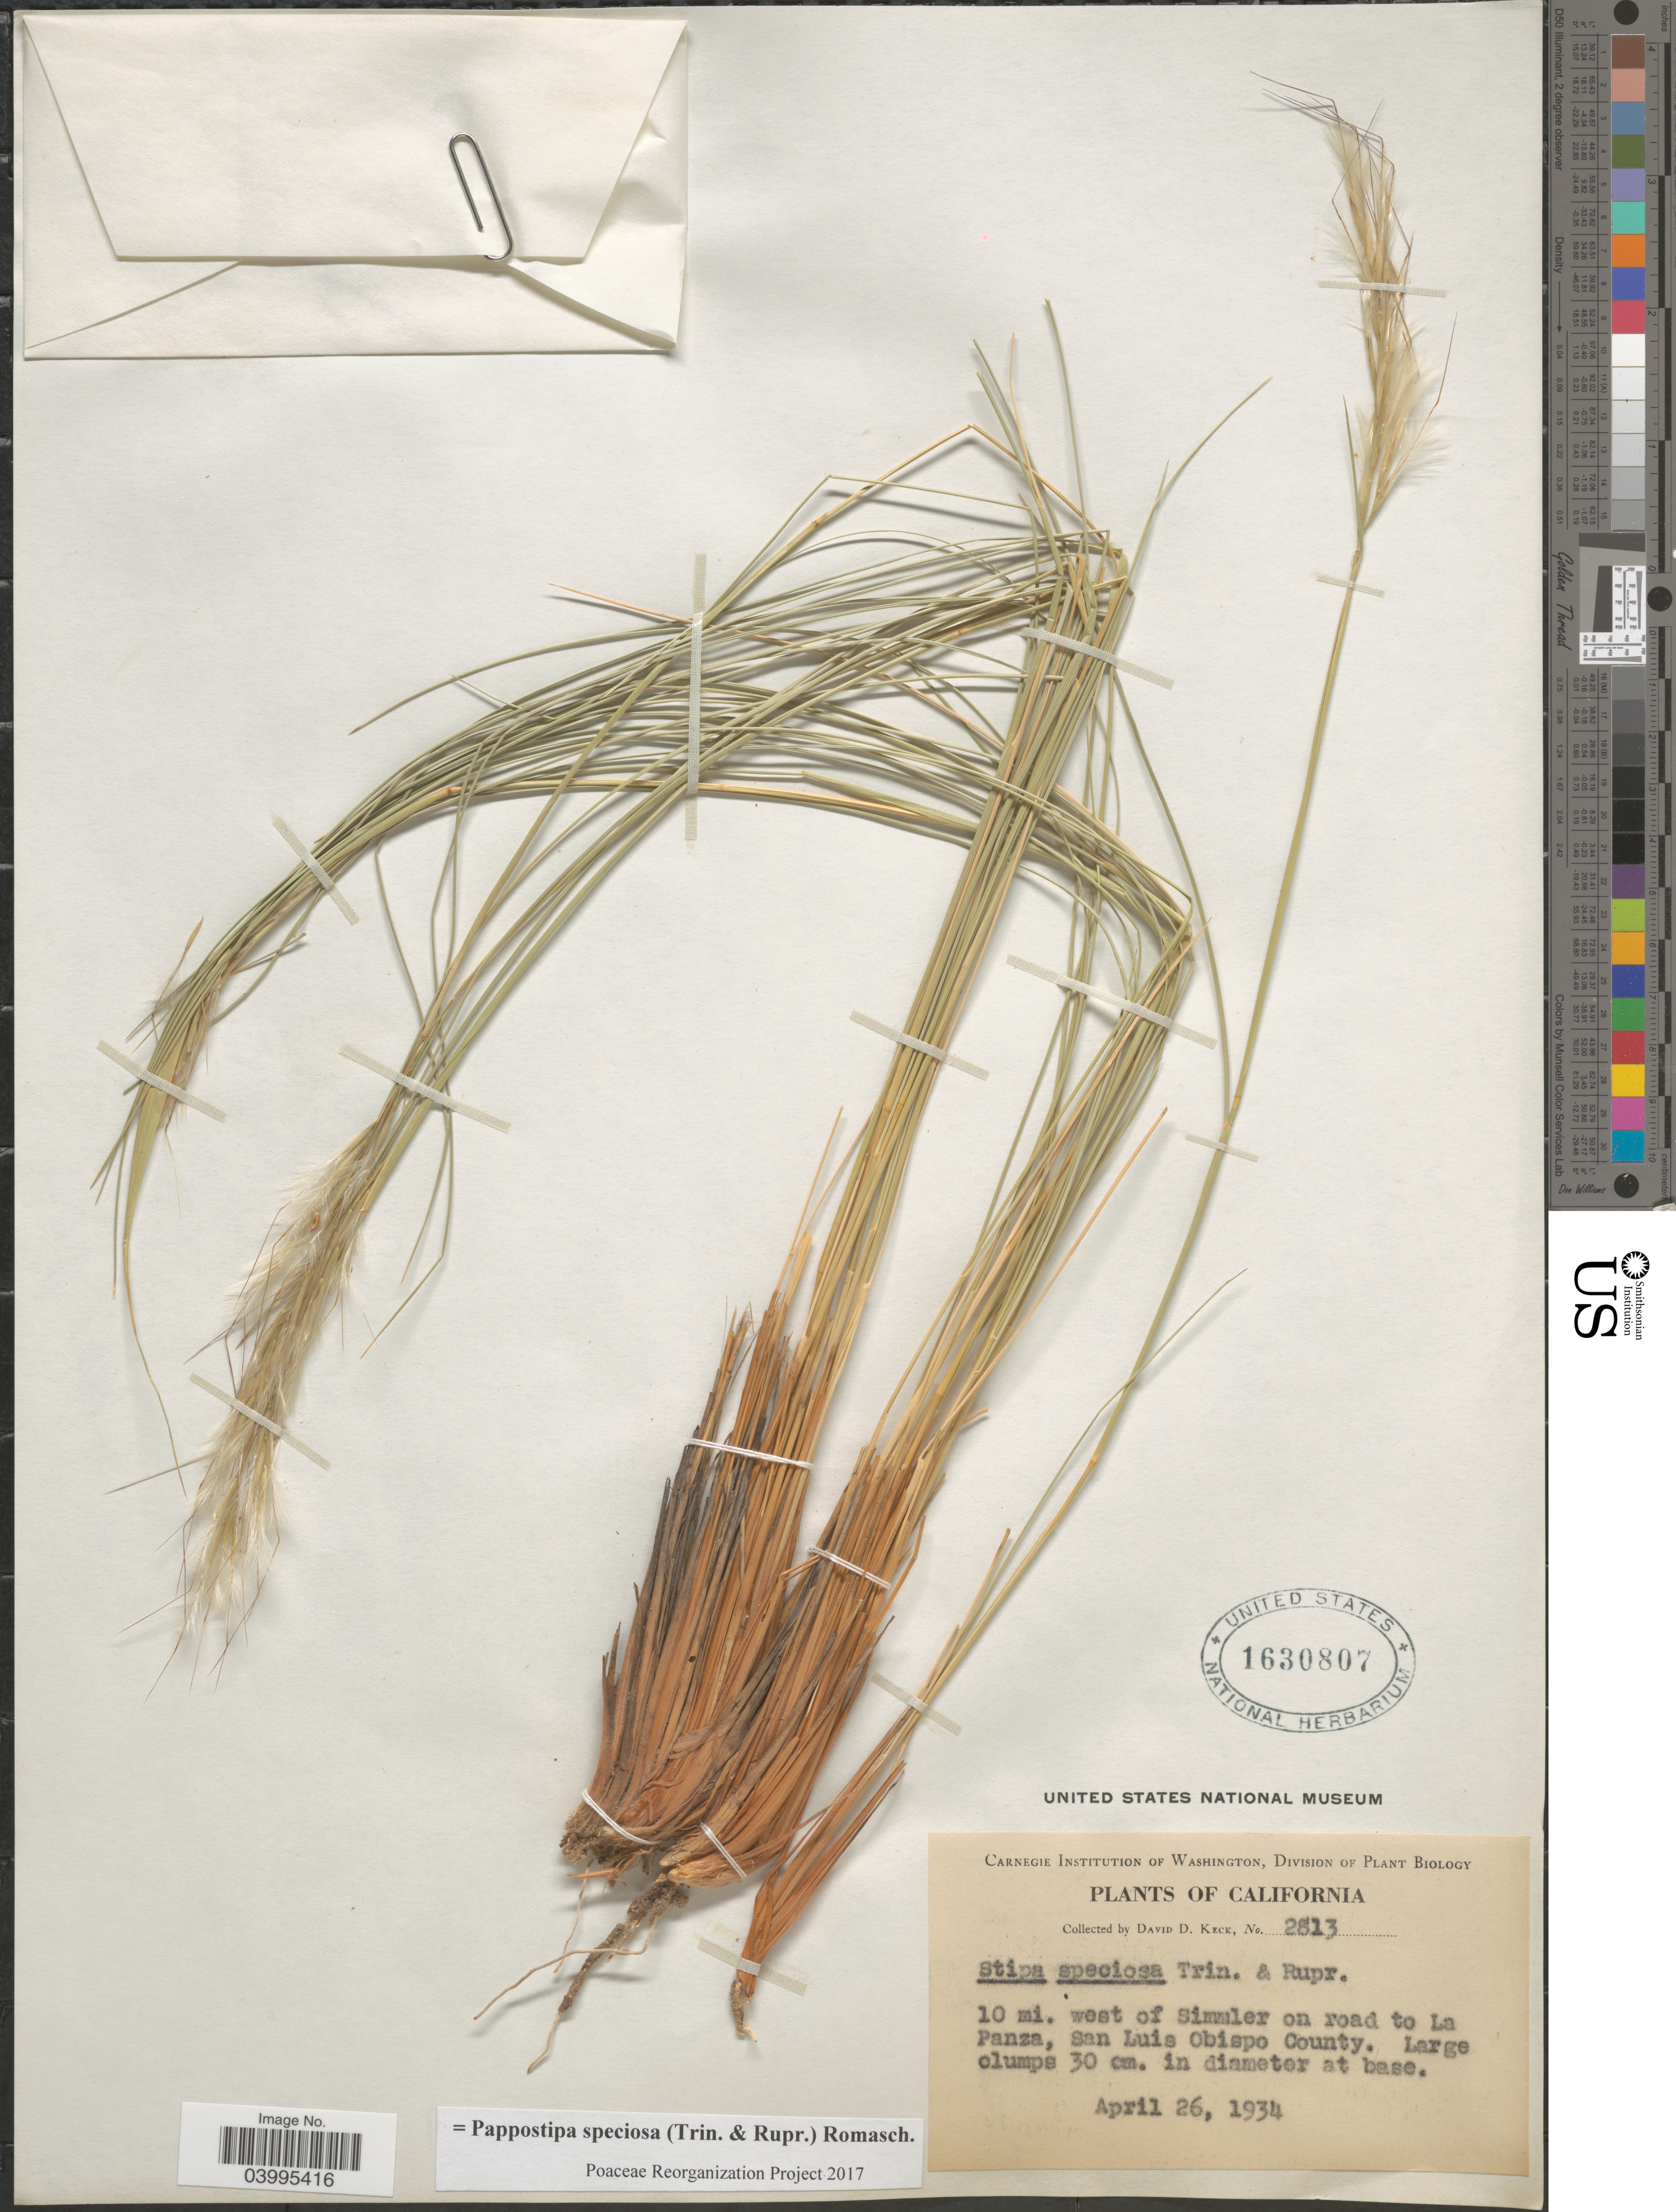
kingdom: Plantae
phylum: Tracheophyta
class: Liliopsida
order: Poales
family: Poaceae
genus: Pappostipa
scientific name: Pappostipa speciosa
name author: (Trin. & Rupr.) Romasch.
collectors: D. D. Keck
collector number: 2813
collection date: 1934-04-26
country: United States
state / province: California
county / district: San Luis Obispo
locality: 10 mi. west of Simmler on road to La Panza, San Luis Obispo County.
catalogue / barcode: US 1630807